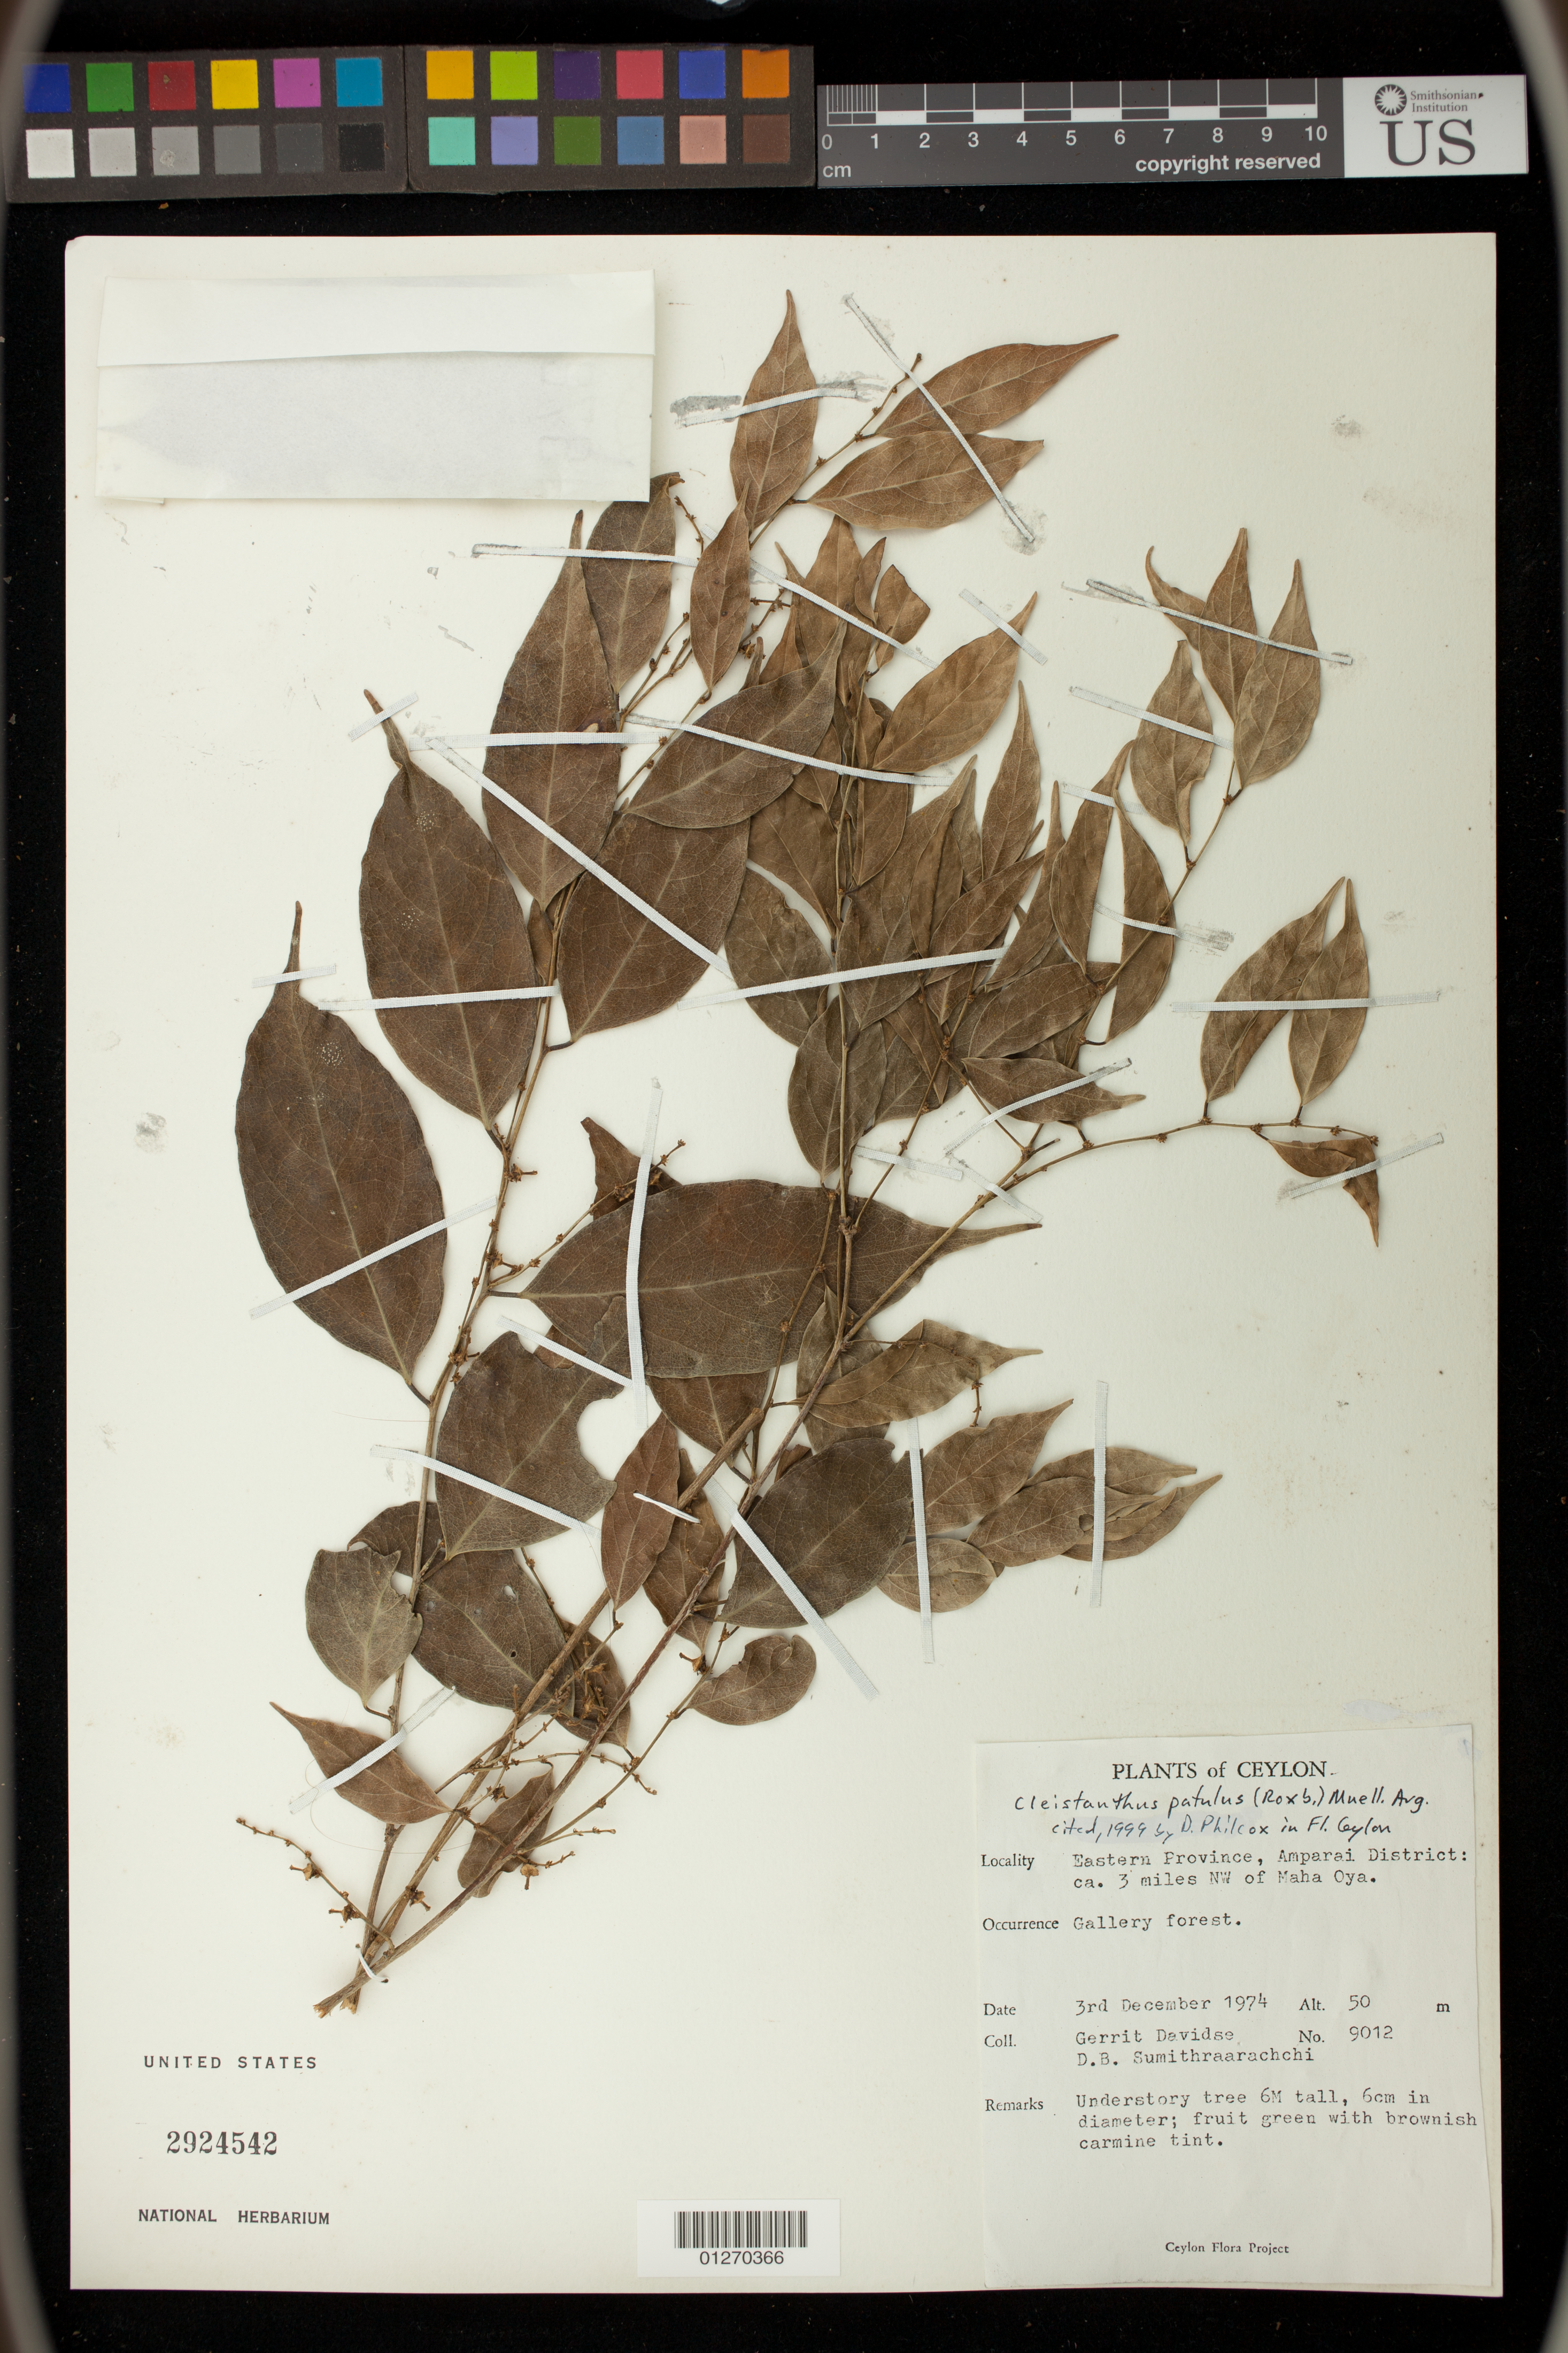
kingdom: Plantae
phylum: Tracheophyta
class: Magnoliopsida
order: Malpighiales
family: Phyllanthaceae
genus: Cleistanthus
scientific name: Cleistanthus patulus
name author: (Roxb.) Müll. Arg.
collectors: G. Davidse & D. B. Sumithraarachchi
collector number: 9012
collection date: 1974-12-03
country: Sri Lanka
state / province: Eastern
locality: Ampari District, ca. 3 miles NW of Maha Oya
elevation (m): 50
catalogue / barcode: US 2924542